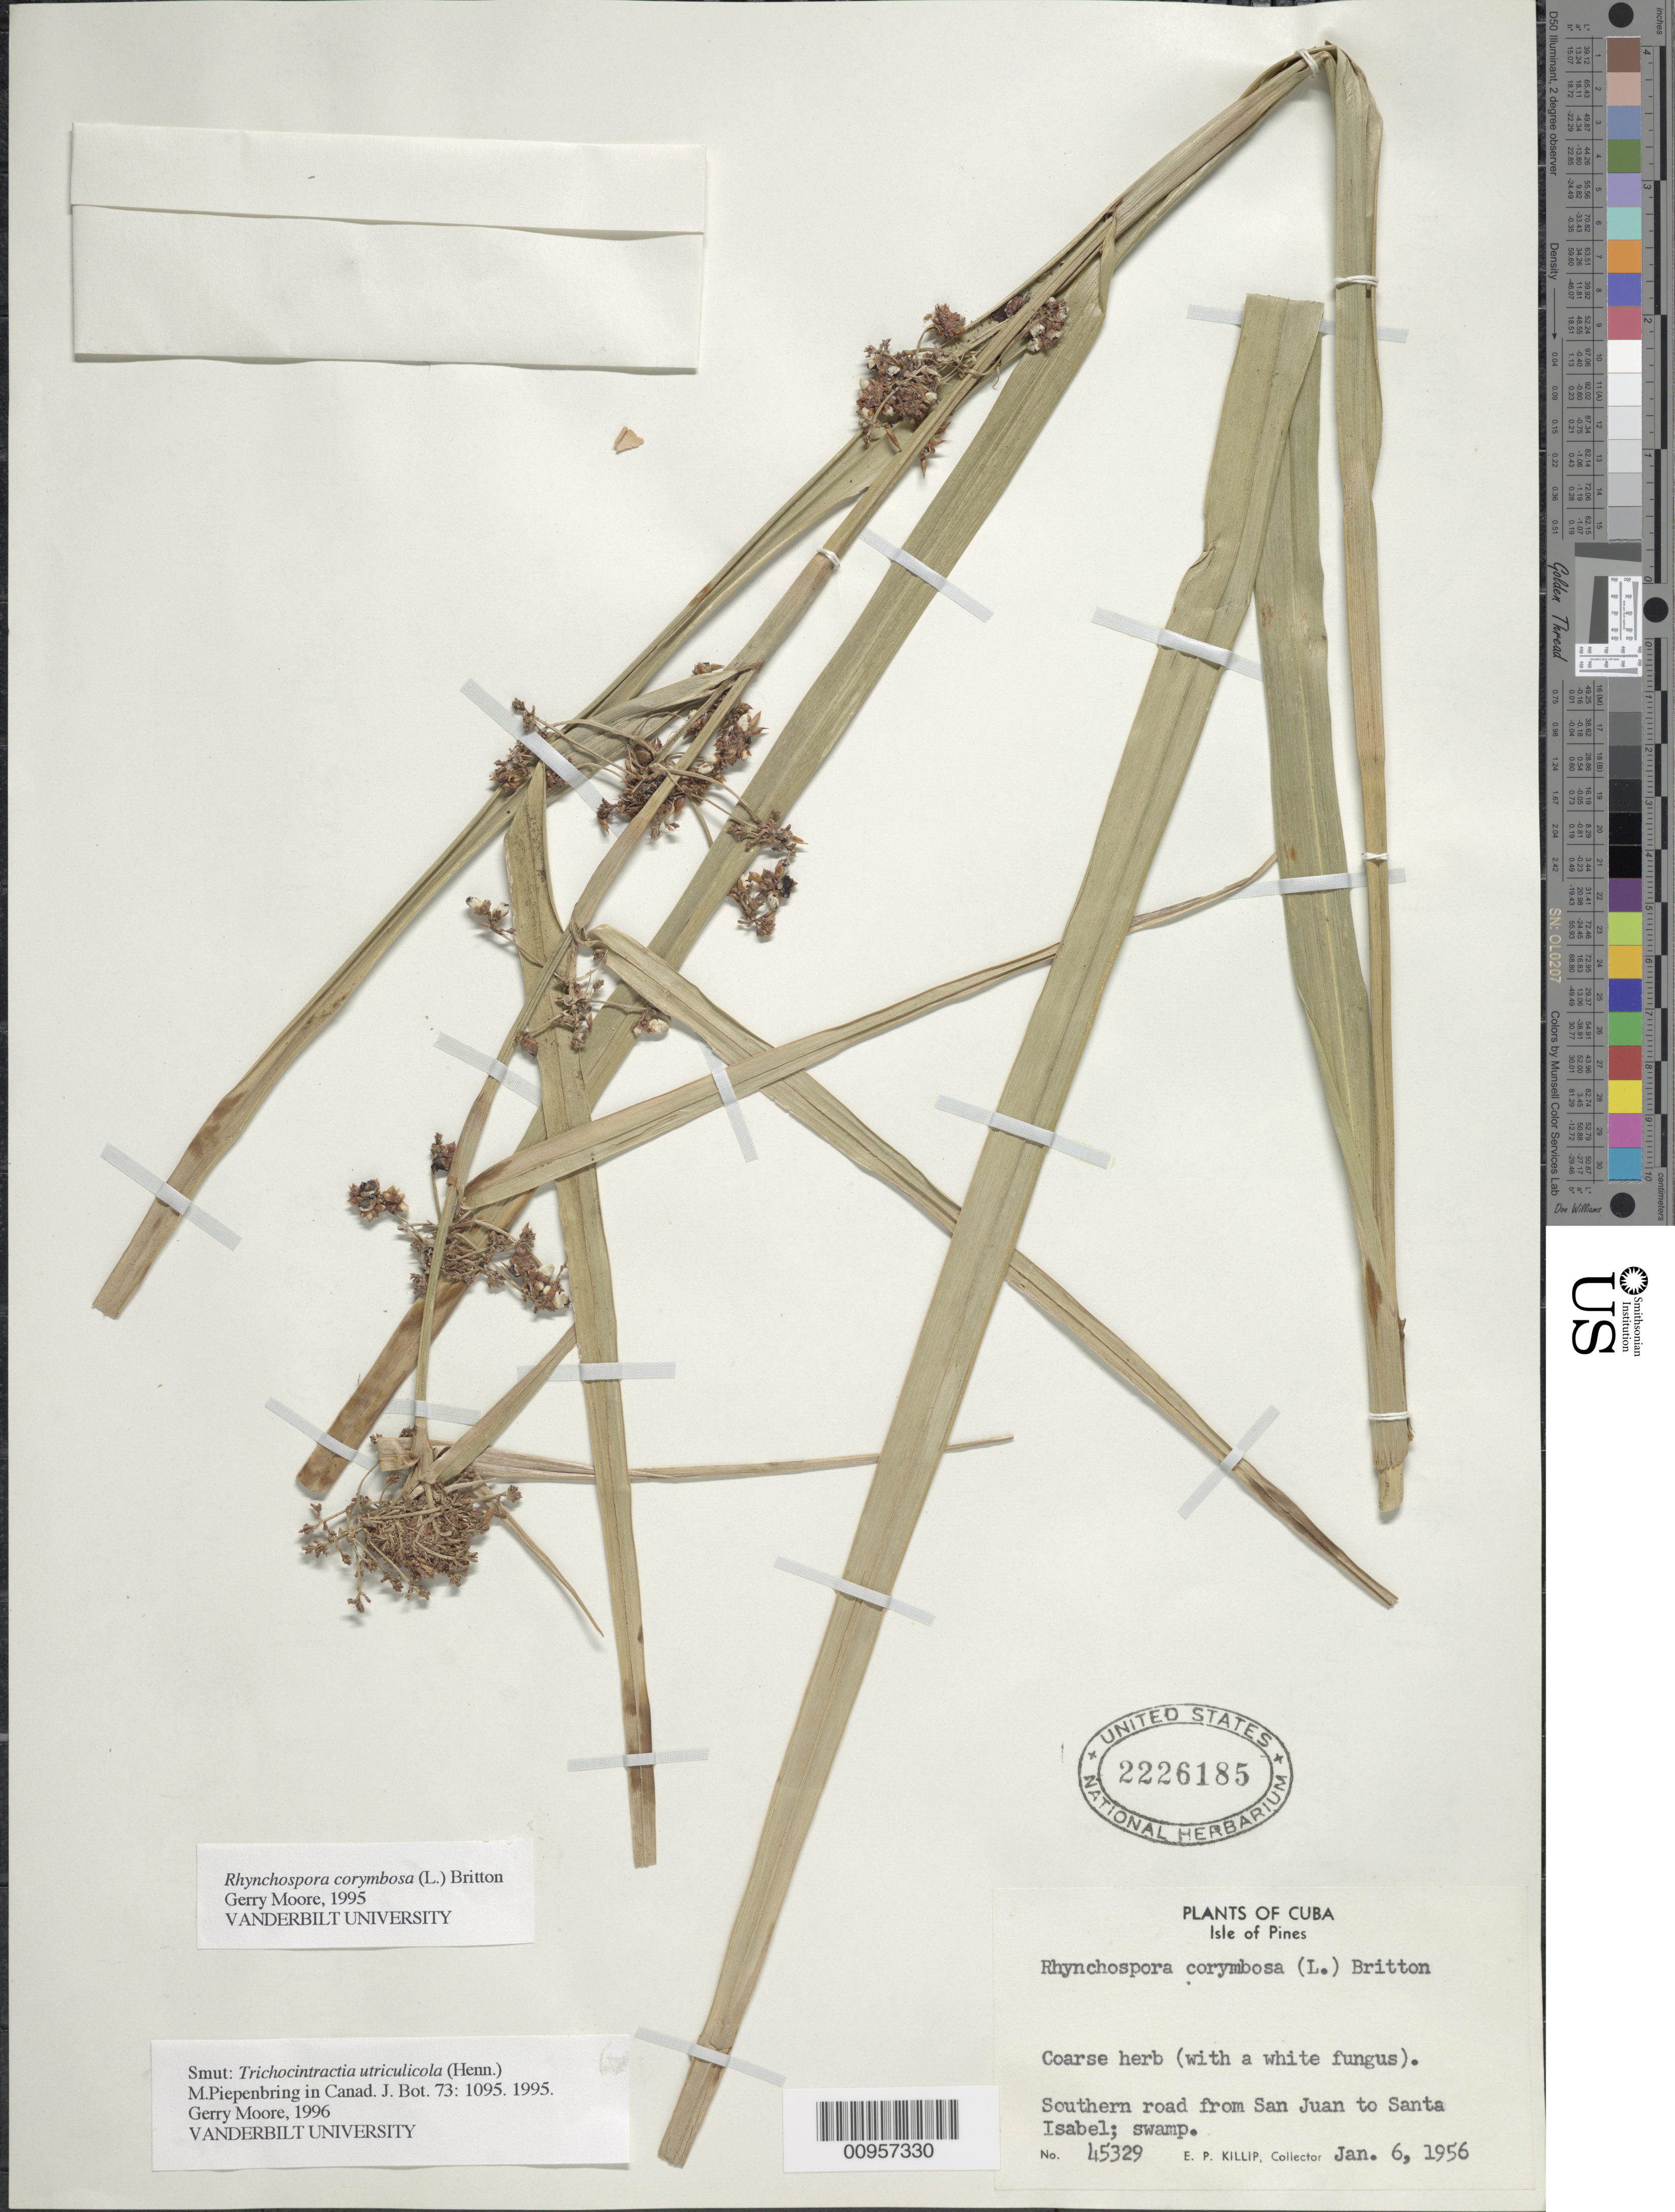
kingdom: Plantae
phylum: Tracheophyta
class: Liliopsida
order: Poales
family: Cyperaceae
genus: Rhynchospora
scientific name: Rhynchospora corymbosa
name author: (L.) Britton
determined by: Moore, G., (DUKE), Duke University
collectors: E. P. Killip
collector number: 45329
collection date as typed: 06 Jan 1956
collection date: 1956-01-06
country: Cuba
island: Isla de la Juventud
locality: Southern road from San Juan to Santa Isabel; swamp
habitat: Swamp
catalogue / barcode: US 2226185